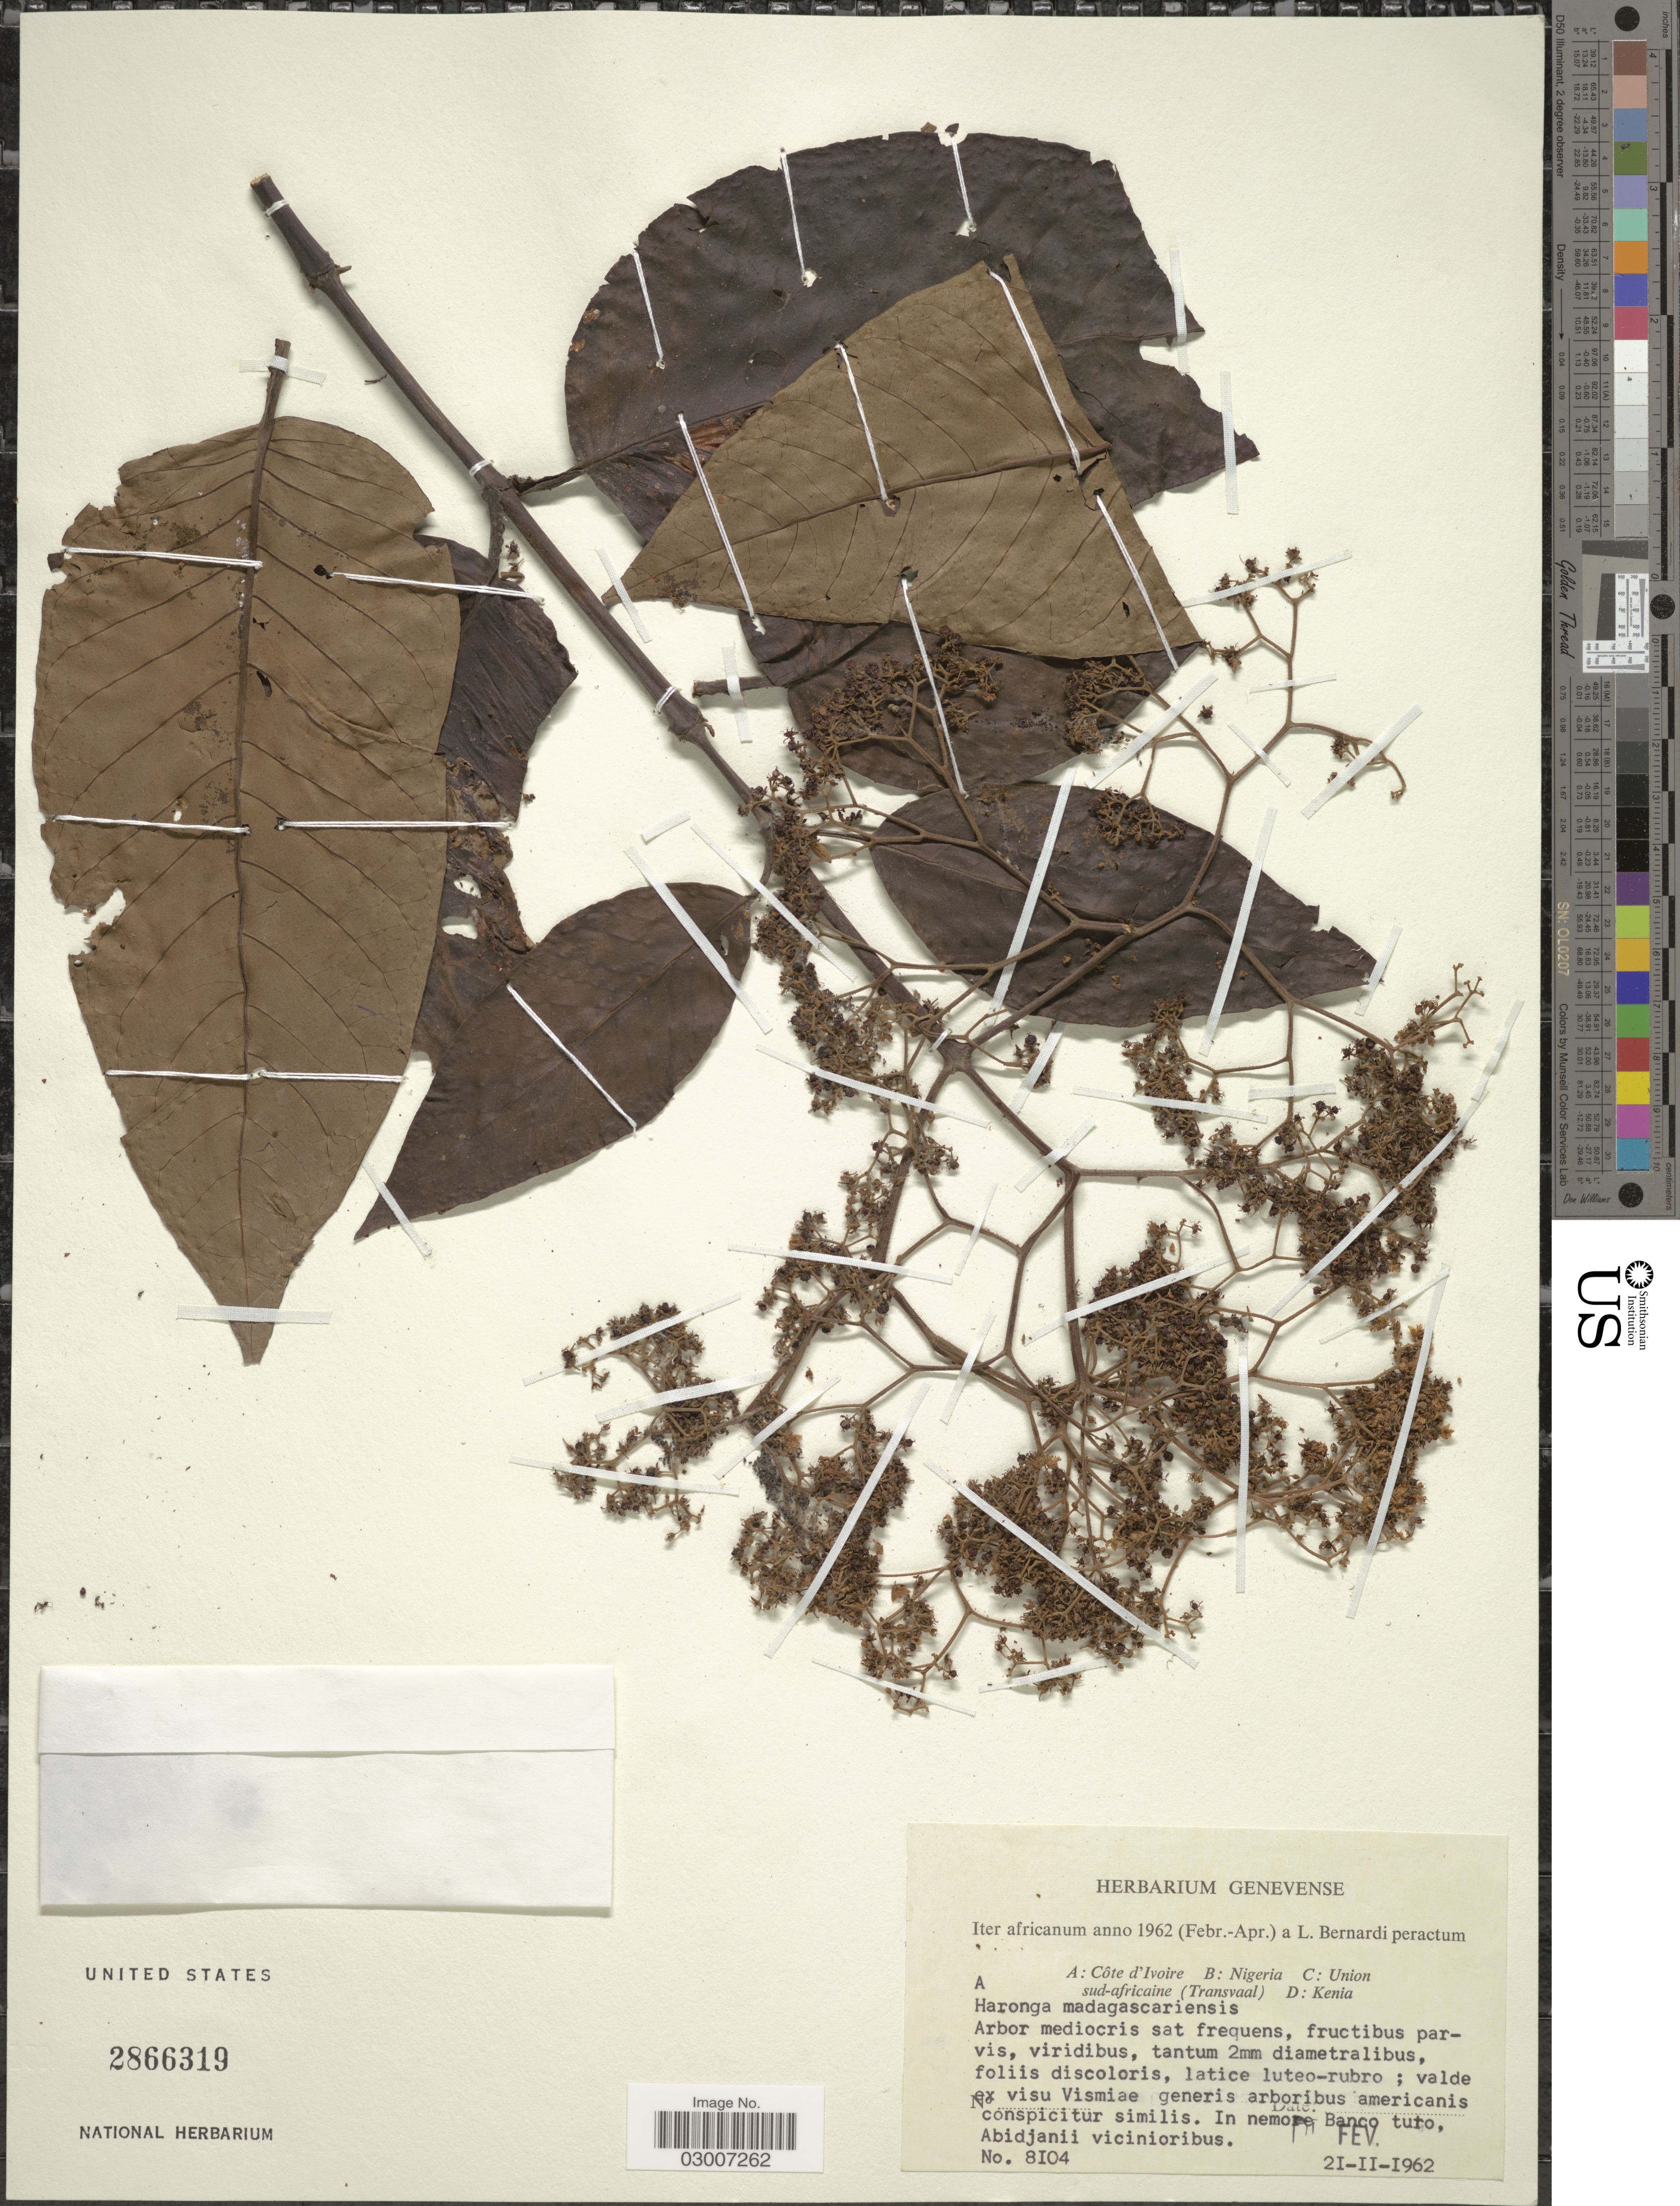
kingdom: Plantae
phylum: Tracheophyta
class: Magnoliopsida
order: Malpighiales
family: Hypericaceae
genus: Harungana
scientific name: Harungana madagascariensis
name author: Lam. ex Poir.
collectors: L. Bernardi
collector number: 8104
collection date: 1962-02-21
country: Ivory Coast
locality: Côte d'Ivoire. In nemore Banco turo, Abidjanii vicinioribus.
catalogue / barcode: US 2866319